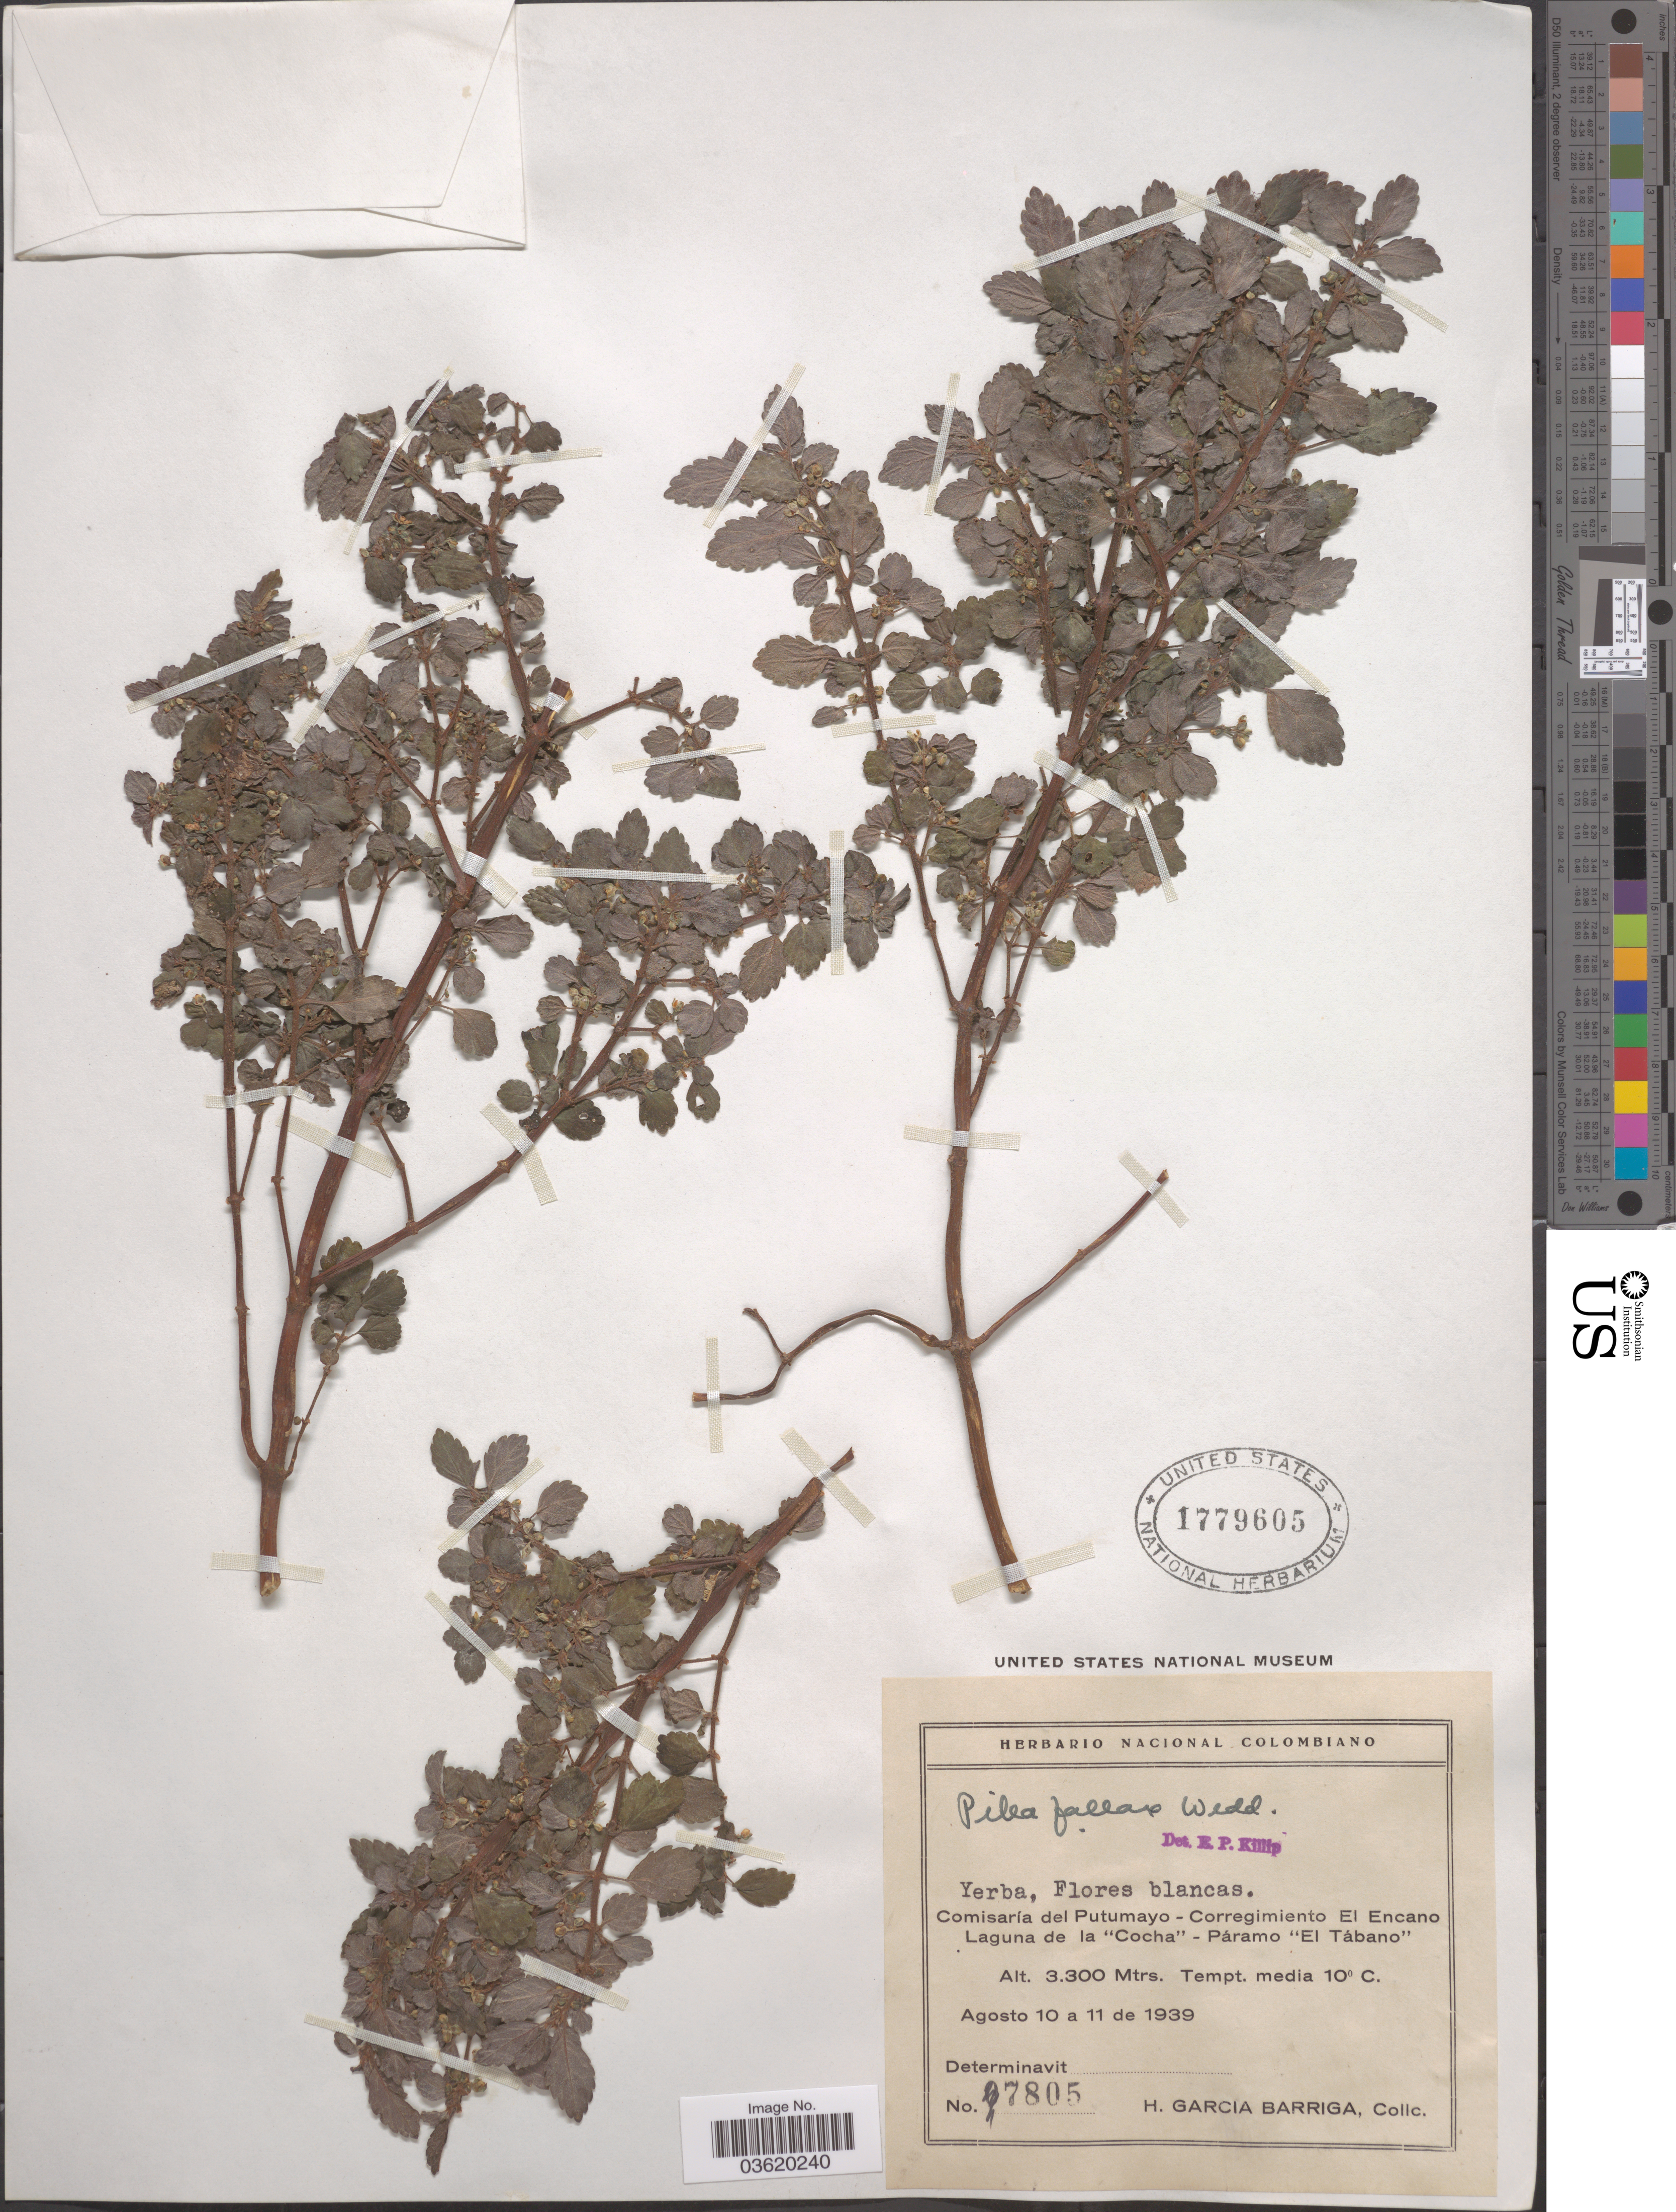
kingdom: Plantae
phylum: Tracheophyta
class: Magnoliopsida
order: Rosales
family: Urticaceae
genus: Pilea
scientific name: Pilea fallax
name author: Wedd.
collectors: H. García Barriga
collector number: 7805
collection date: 1939-08-10/1939-08-11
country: Colombia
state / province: Putumayo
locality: Comisaría del Putumayo- Corregimiento El Encano Laguna de la "Cocha"- Páramo "El Tábano".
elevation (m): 3300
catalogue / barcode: US 1779605